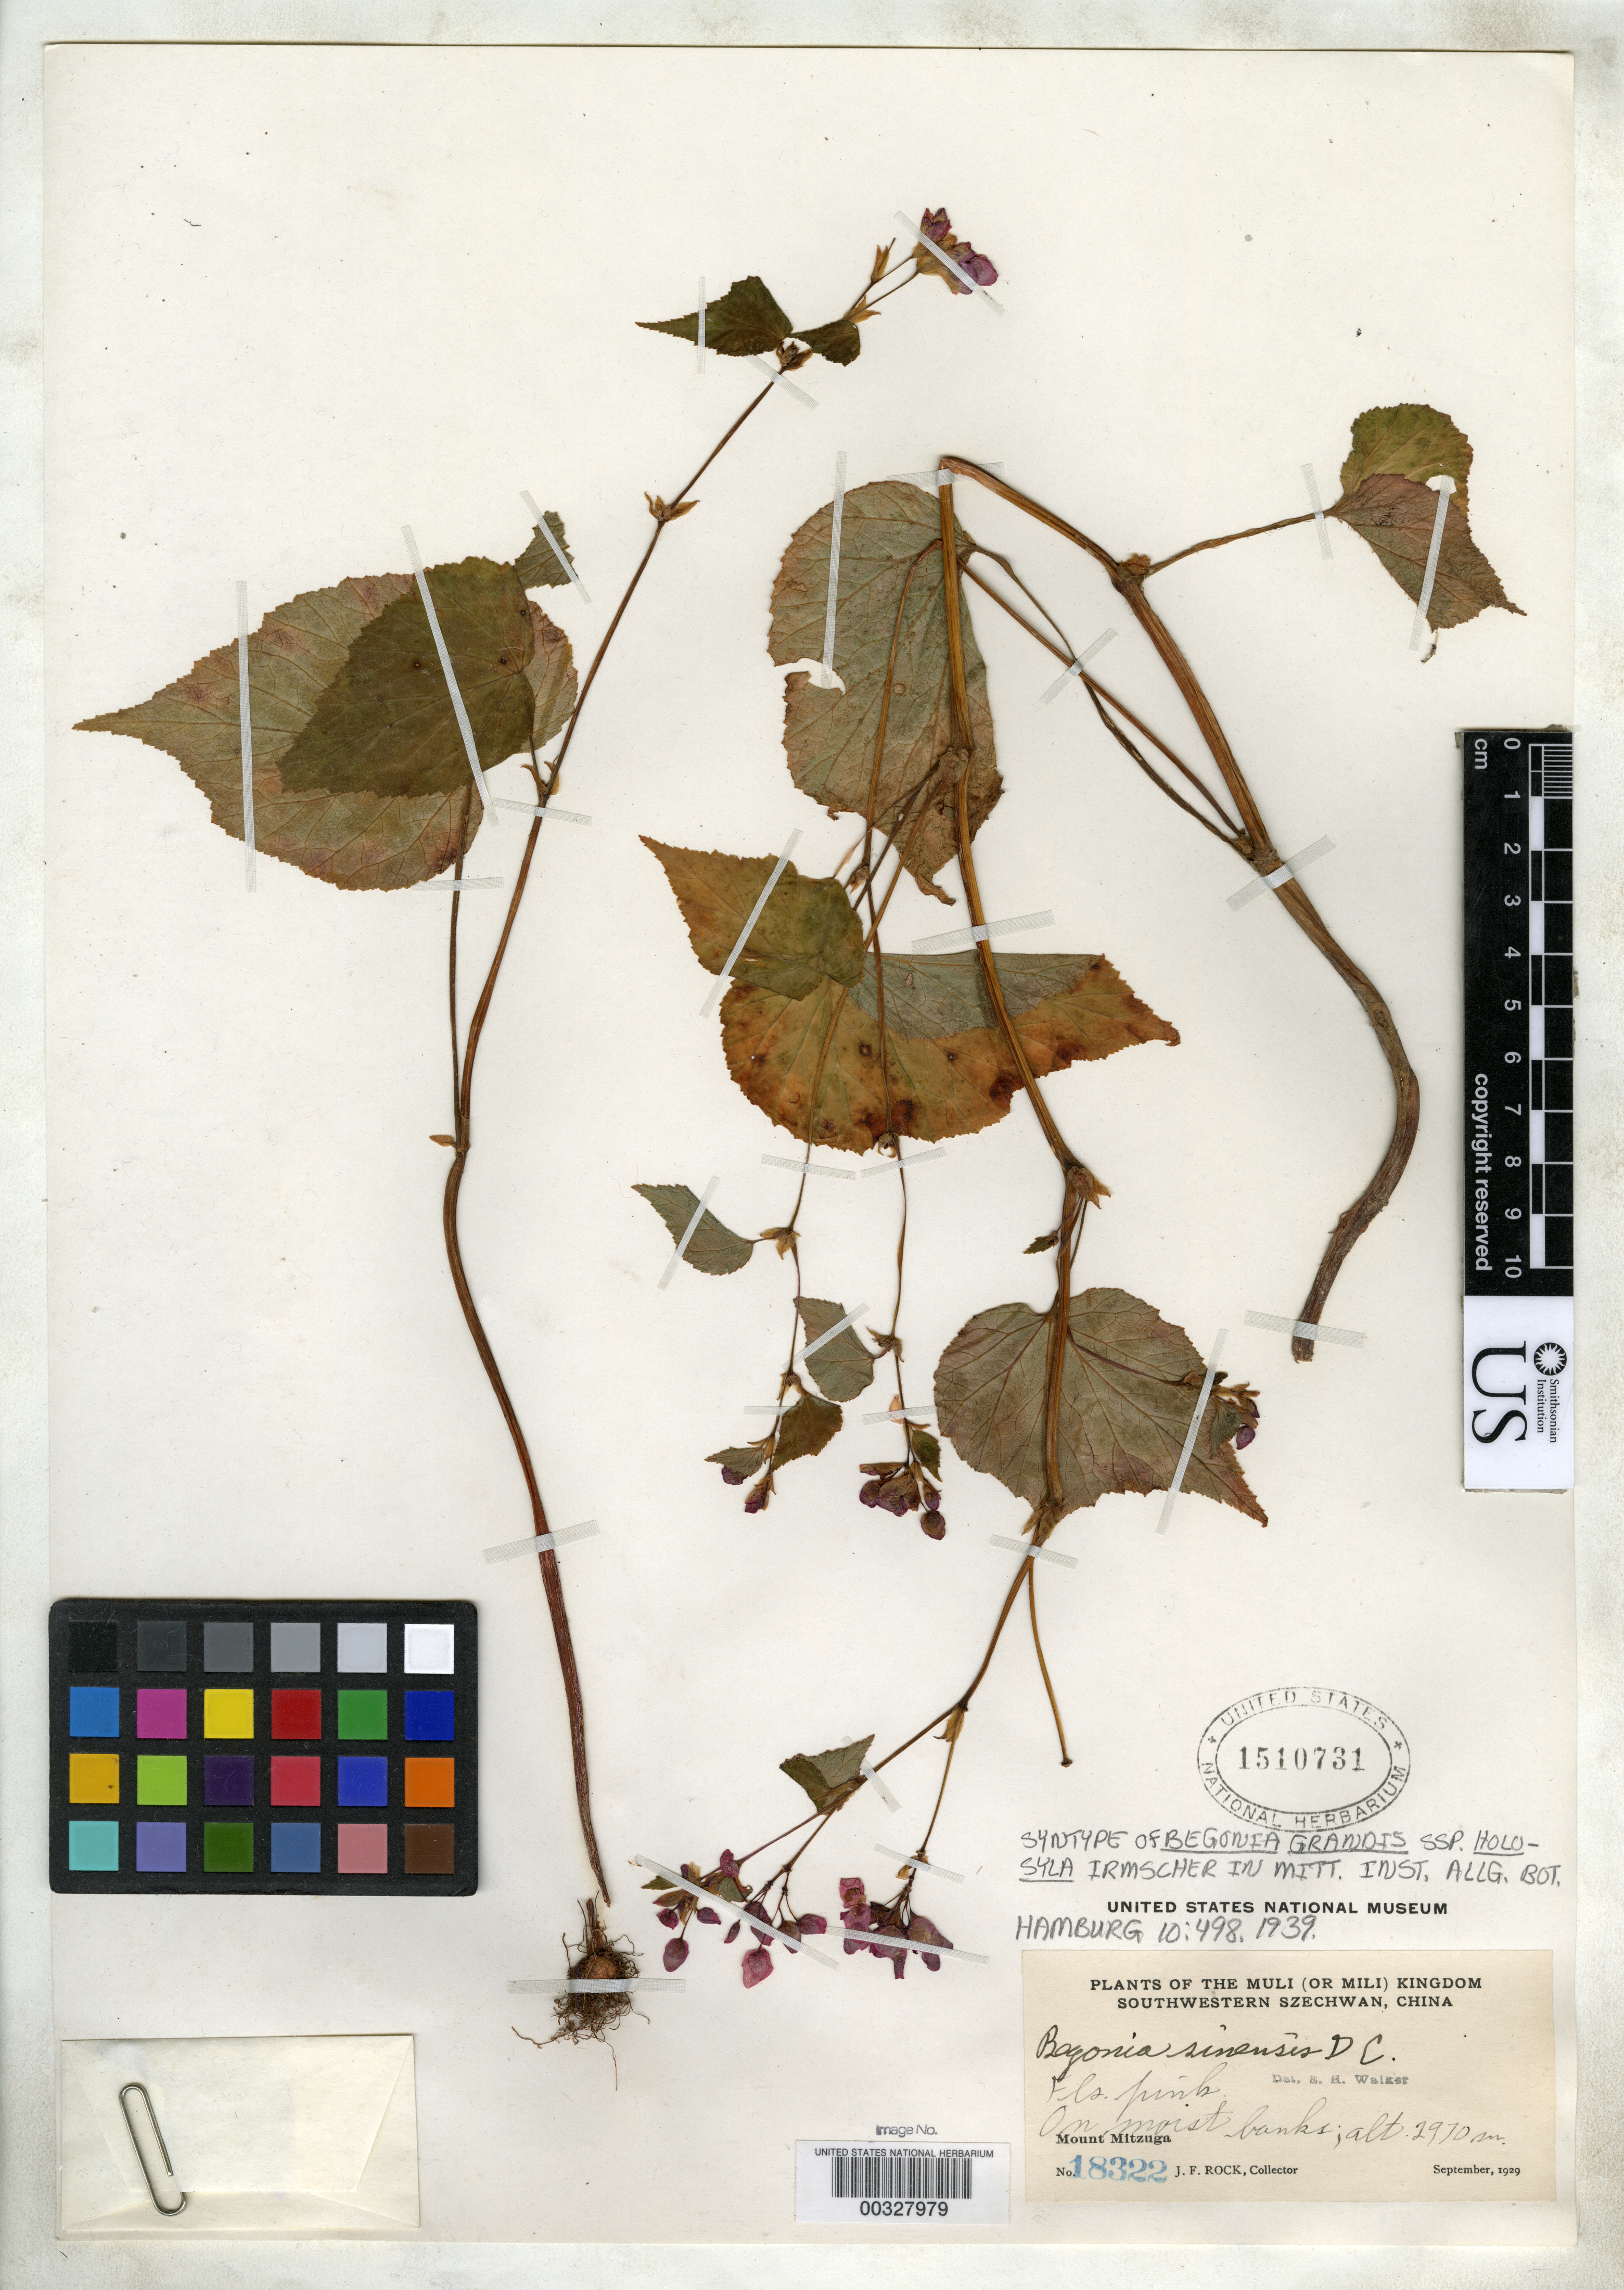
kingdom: Plantae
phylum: Tracheophyta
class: Magnoliopsida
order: Cucurbitales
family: Begoniaceae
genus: Begonia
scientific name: Begonia grandis subsp. holostyla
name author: Irmsch.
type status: Syntype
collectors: J. F. Rock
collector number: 18322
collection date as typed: Sep 1929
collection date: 1929-09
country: China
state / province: Sichuan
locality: Mount Mitzuga.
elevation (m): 2970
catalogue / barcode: US 1510731